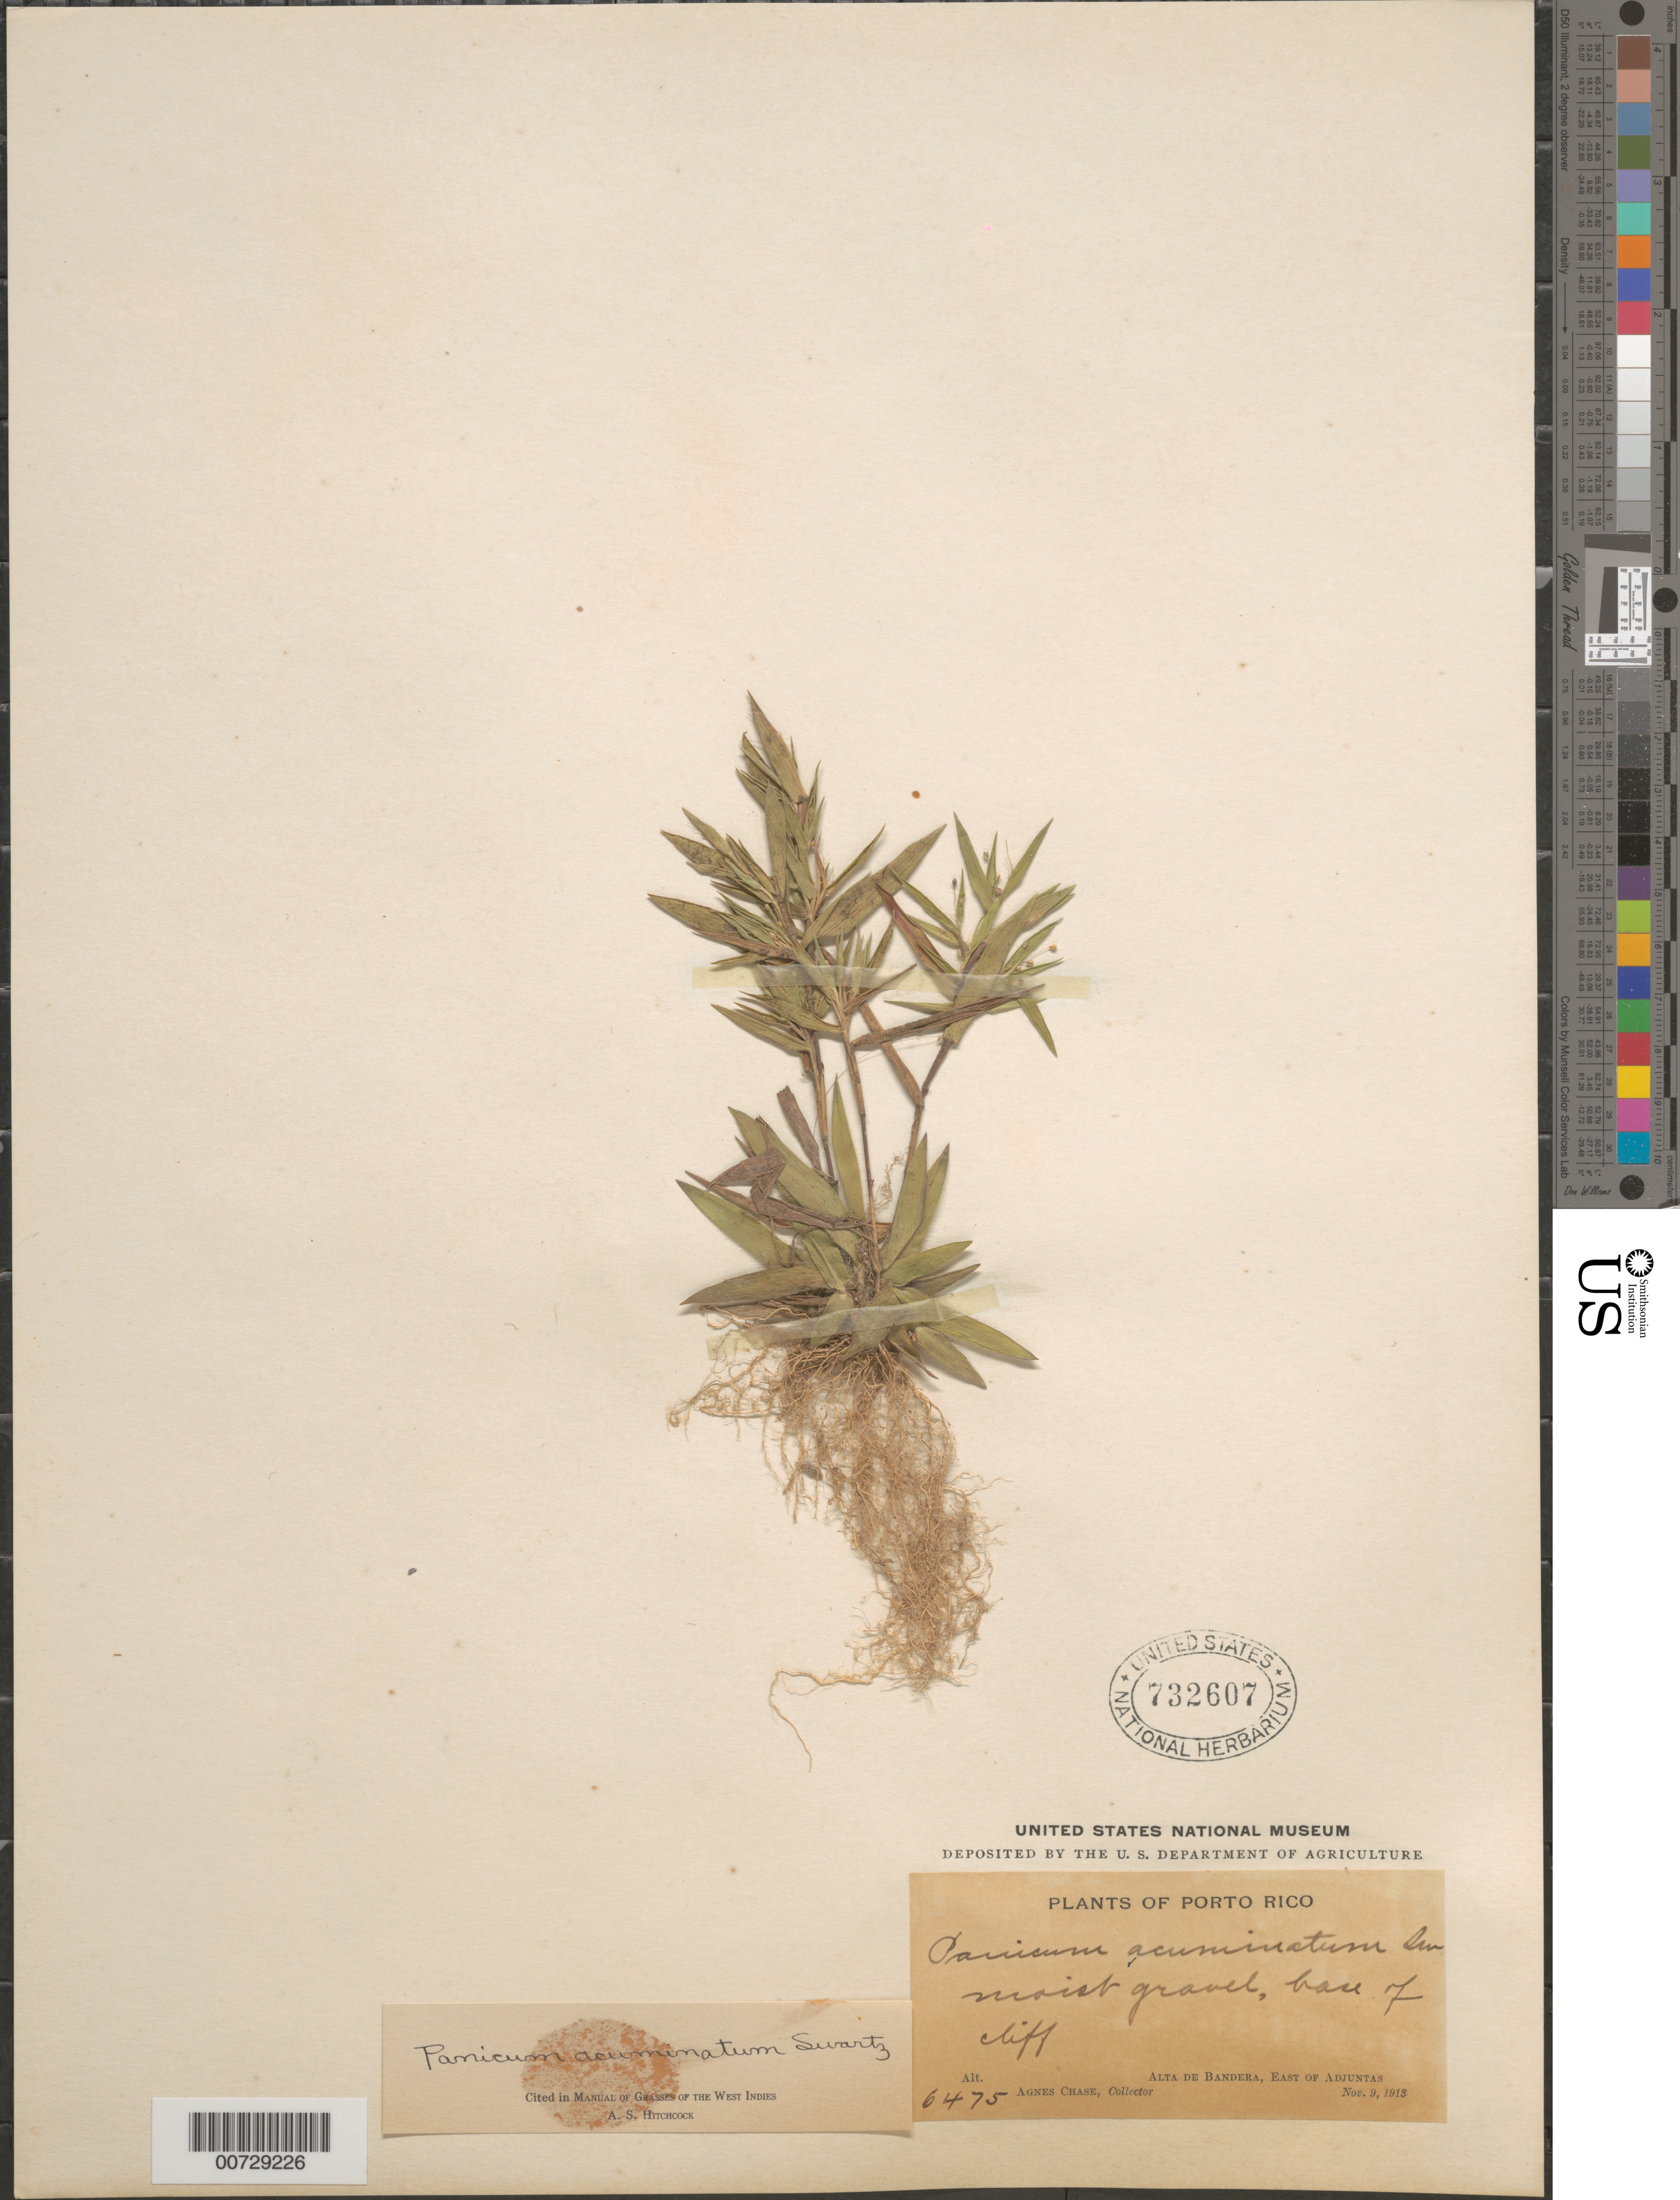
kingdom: Plantae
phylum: Tracheophyta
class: Liliopsida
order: Poales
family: Poaceae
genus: Dichanthelium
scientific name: Dichanthelium acuminatum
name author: (Sw.) Gould & C.A. Clark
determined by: Hitchcock, Albert S.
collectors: A. Chase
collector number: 6475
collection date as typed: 09 Nov 1913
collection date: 1913-11-09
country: Puerto Rico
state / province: Adjuntas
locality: Alta de Bandera, E of Adjuntas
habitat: Moist gravel, base of cliff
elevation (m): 700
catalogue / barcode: US 732607